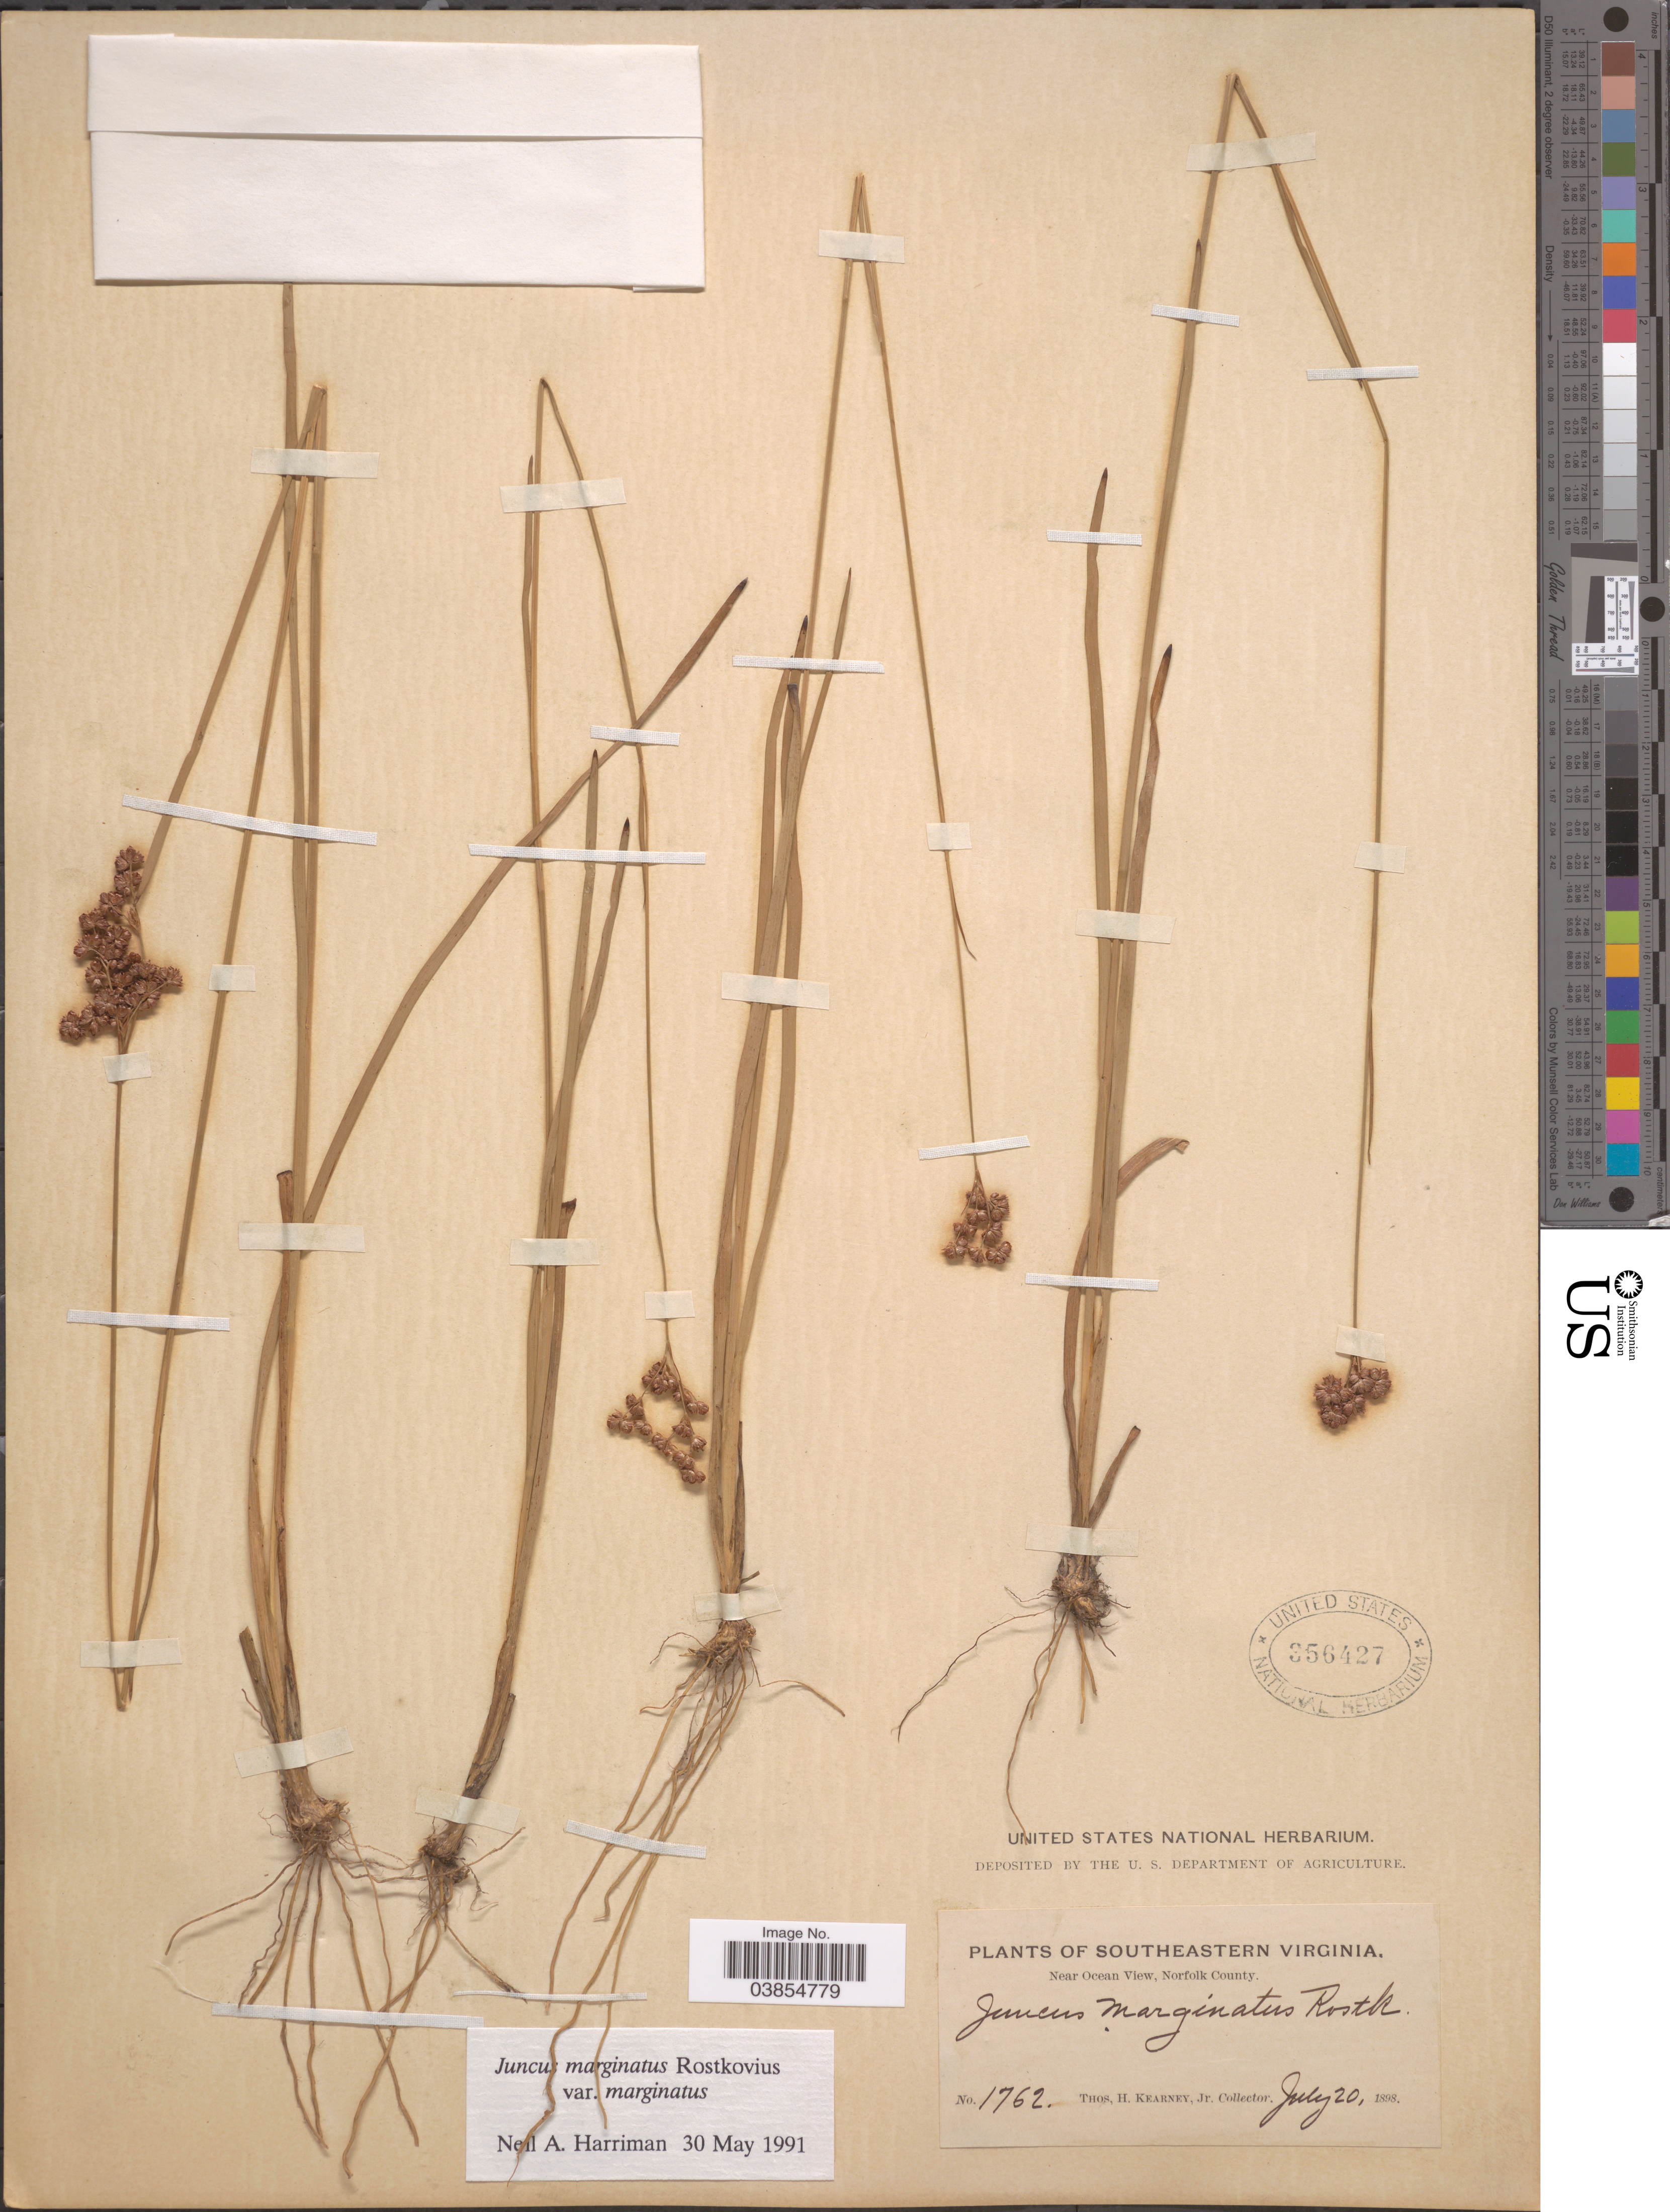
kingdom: Plantae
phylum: Tracheophyta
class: Liliopsida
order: Poales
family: Juncaceae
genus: Juncus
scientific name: Juncus marginatus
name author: Rostk.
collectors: T. H. Kearney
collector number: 1762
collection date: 1898-07-20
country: United States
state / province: Virginia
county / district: City of Norfolk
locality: Southeastern Virginia. Near Ocean View, Norfolk County.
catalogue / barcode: US 356427